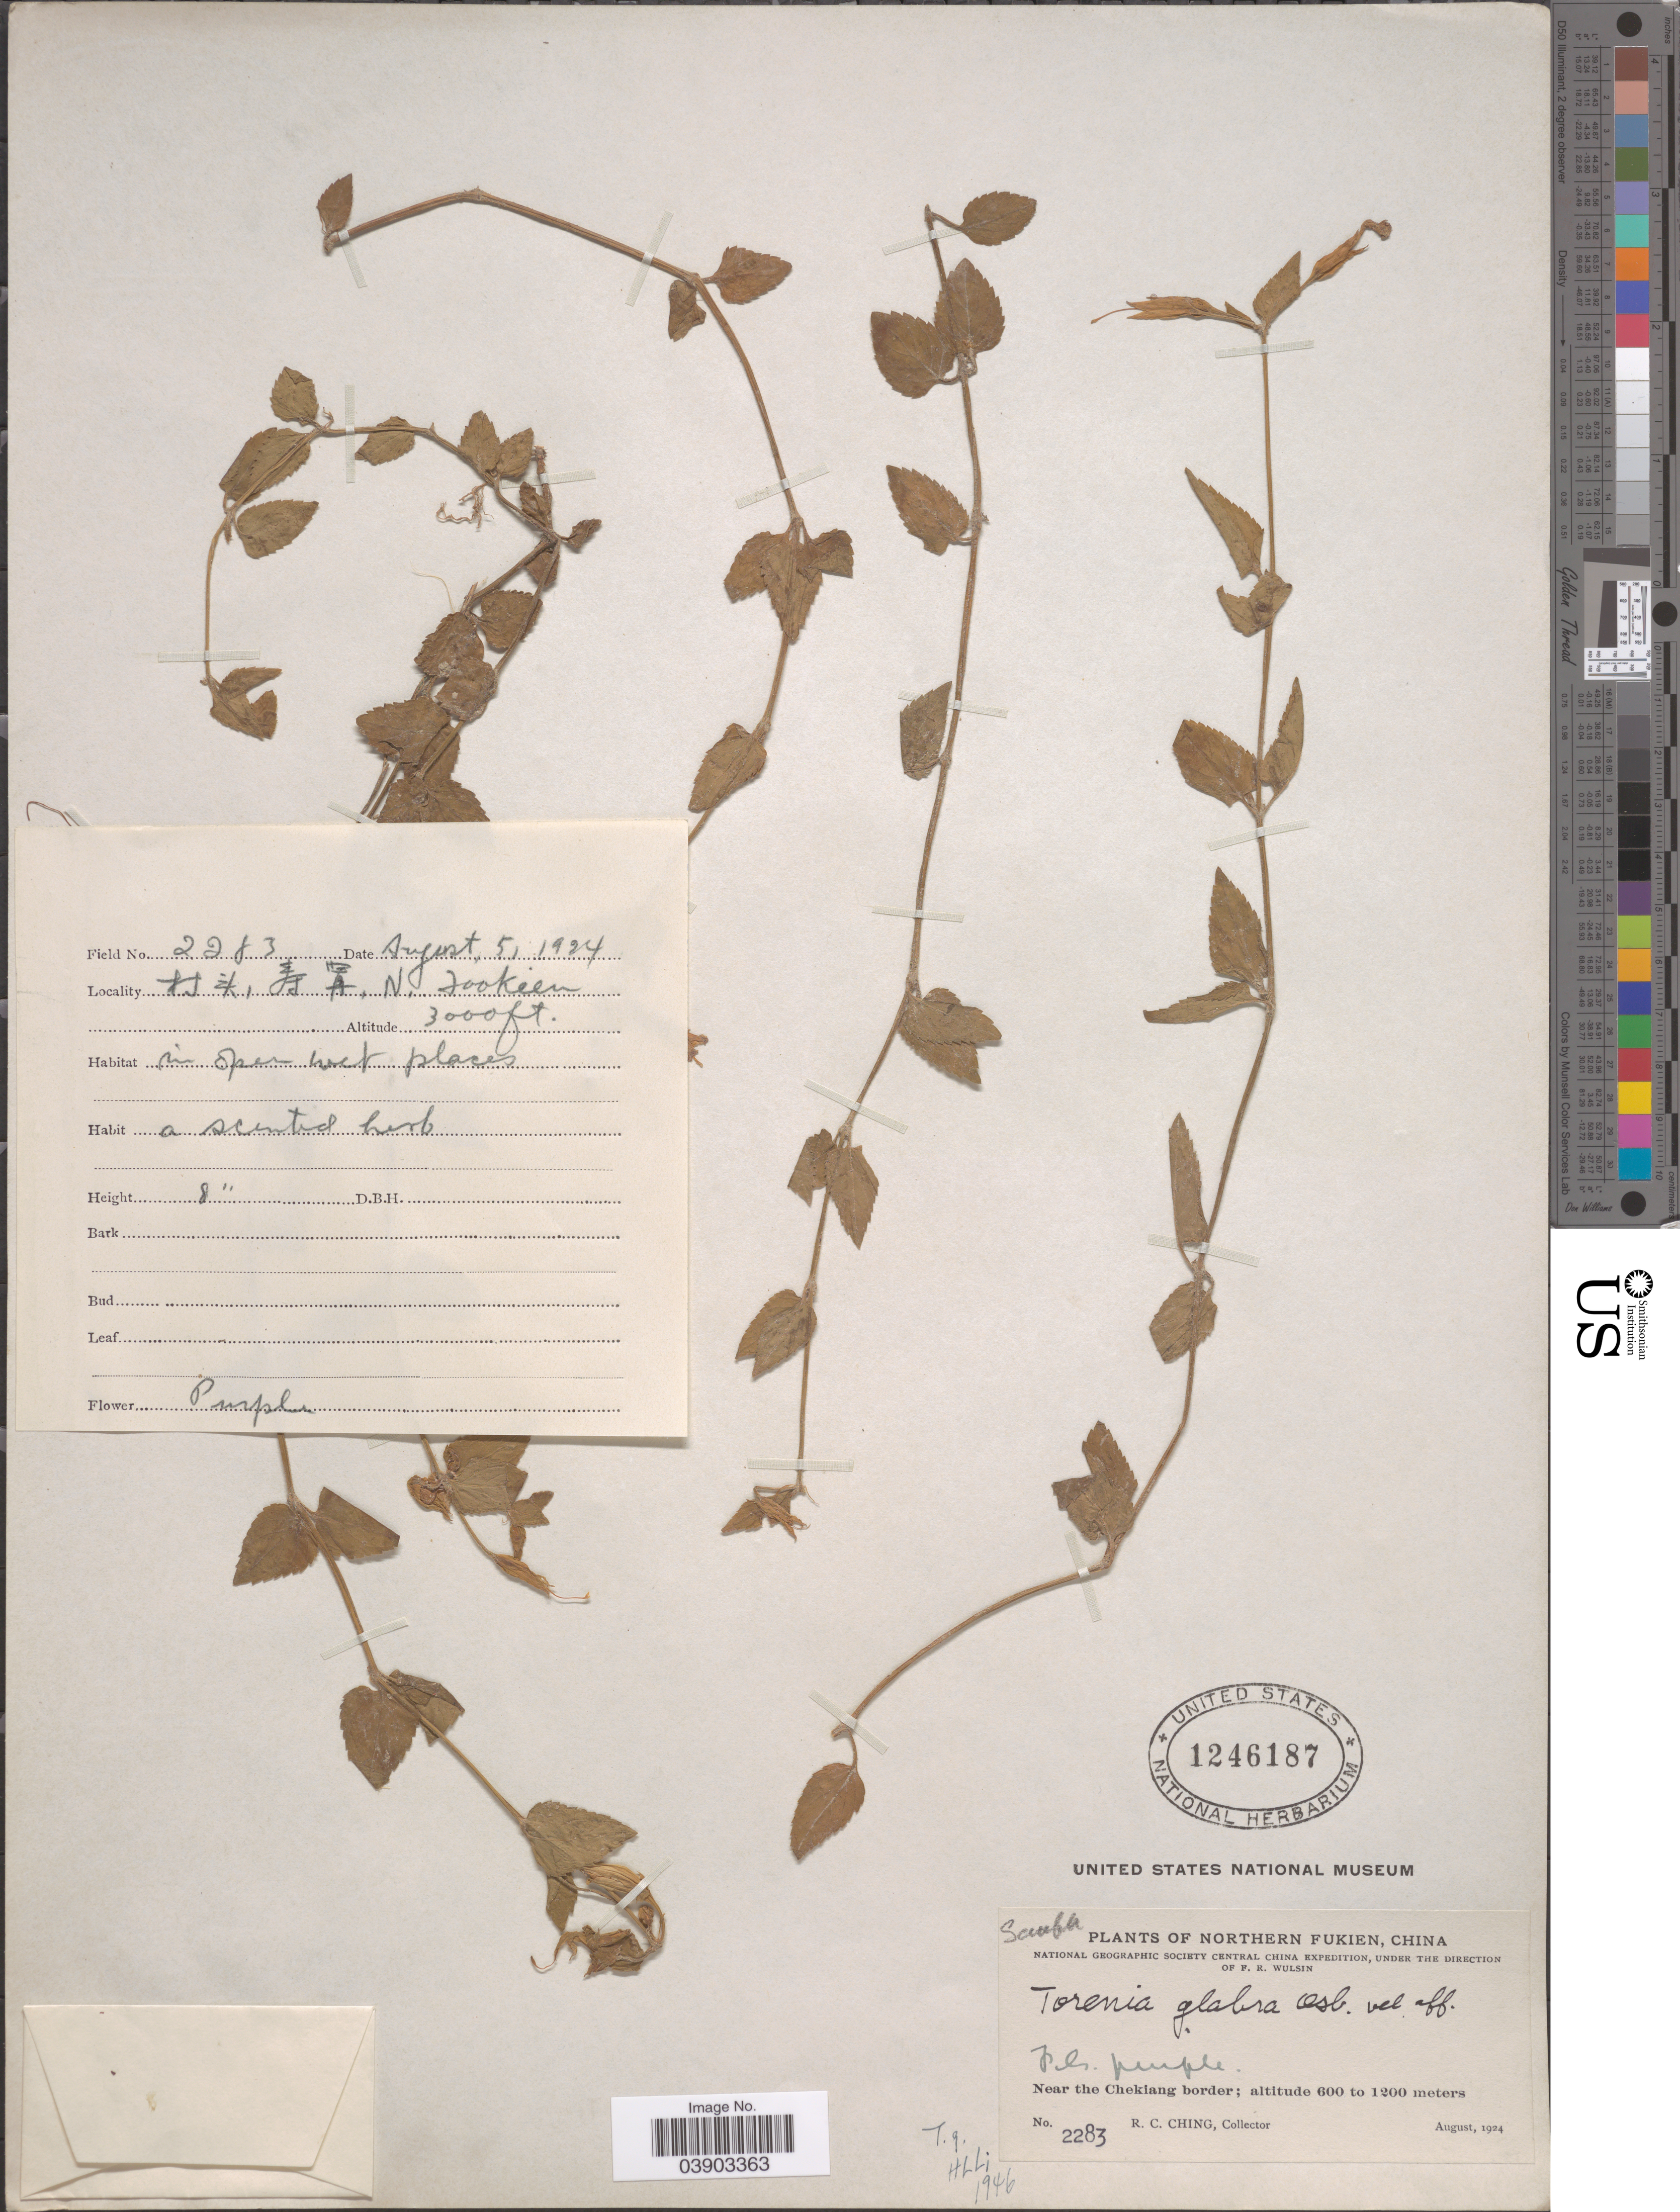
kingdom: Plantae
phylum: Tracheophyta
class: Magnoliopsida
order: Lamiales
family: Linderniaceae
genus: Torenia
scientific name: Torenia glabra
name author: Osbeck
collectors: R. C. Ching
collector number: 2283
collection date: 1924-08-05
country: China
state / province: Fujian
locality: Northern Fukien. Near the Chekiang border. X, X, N Fookien.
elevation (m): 914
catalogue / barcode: US 1246187